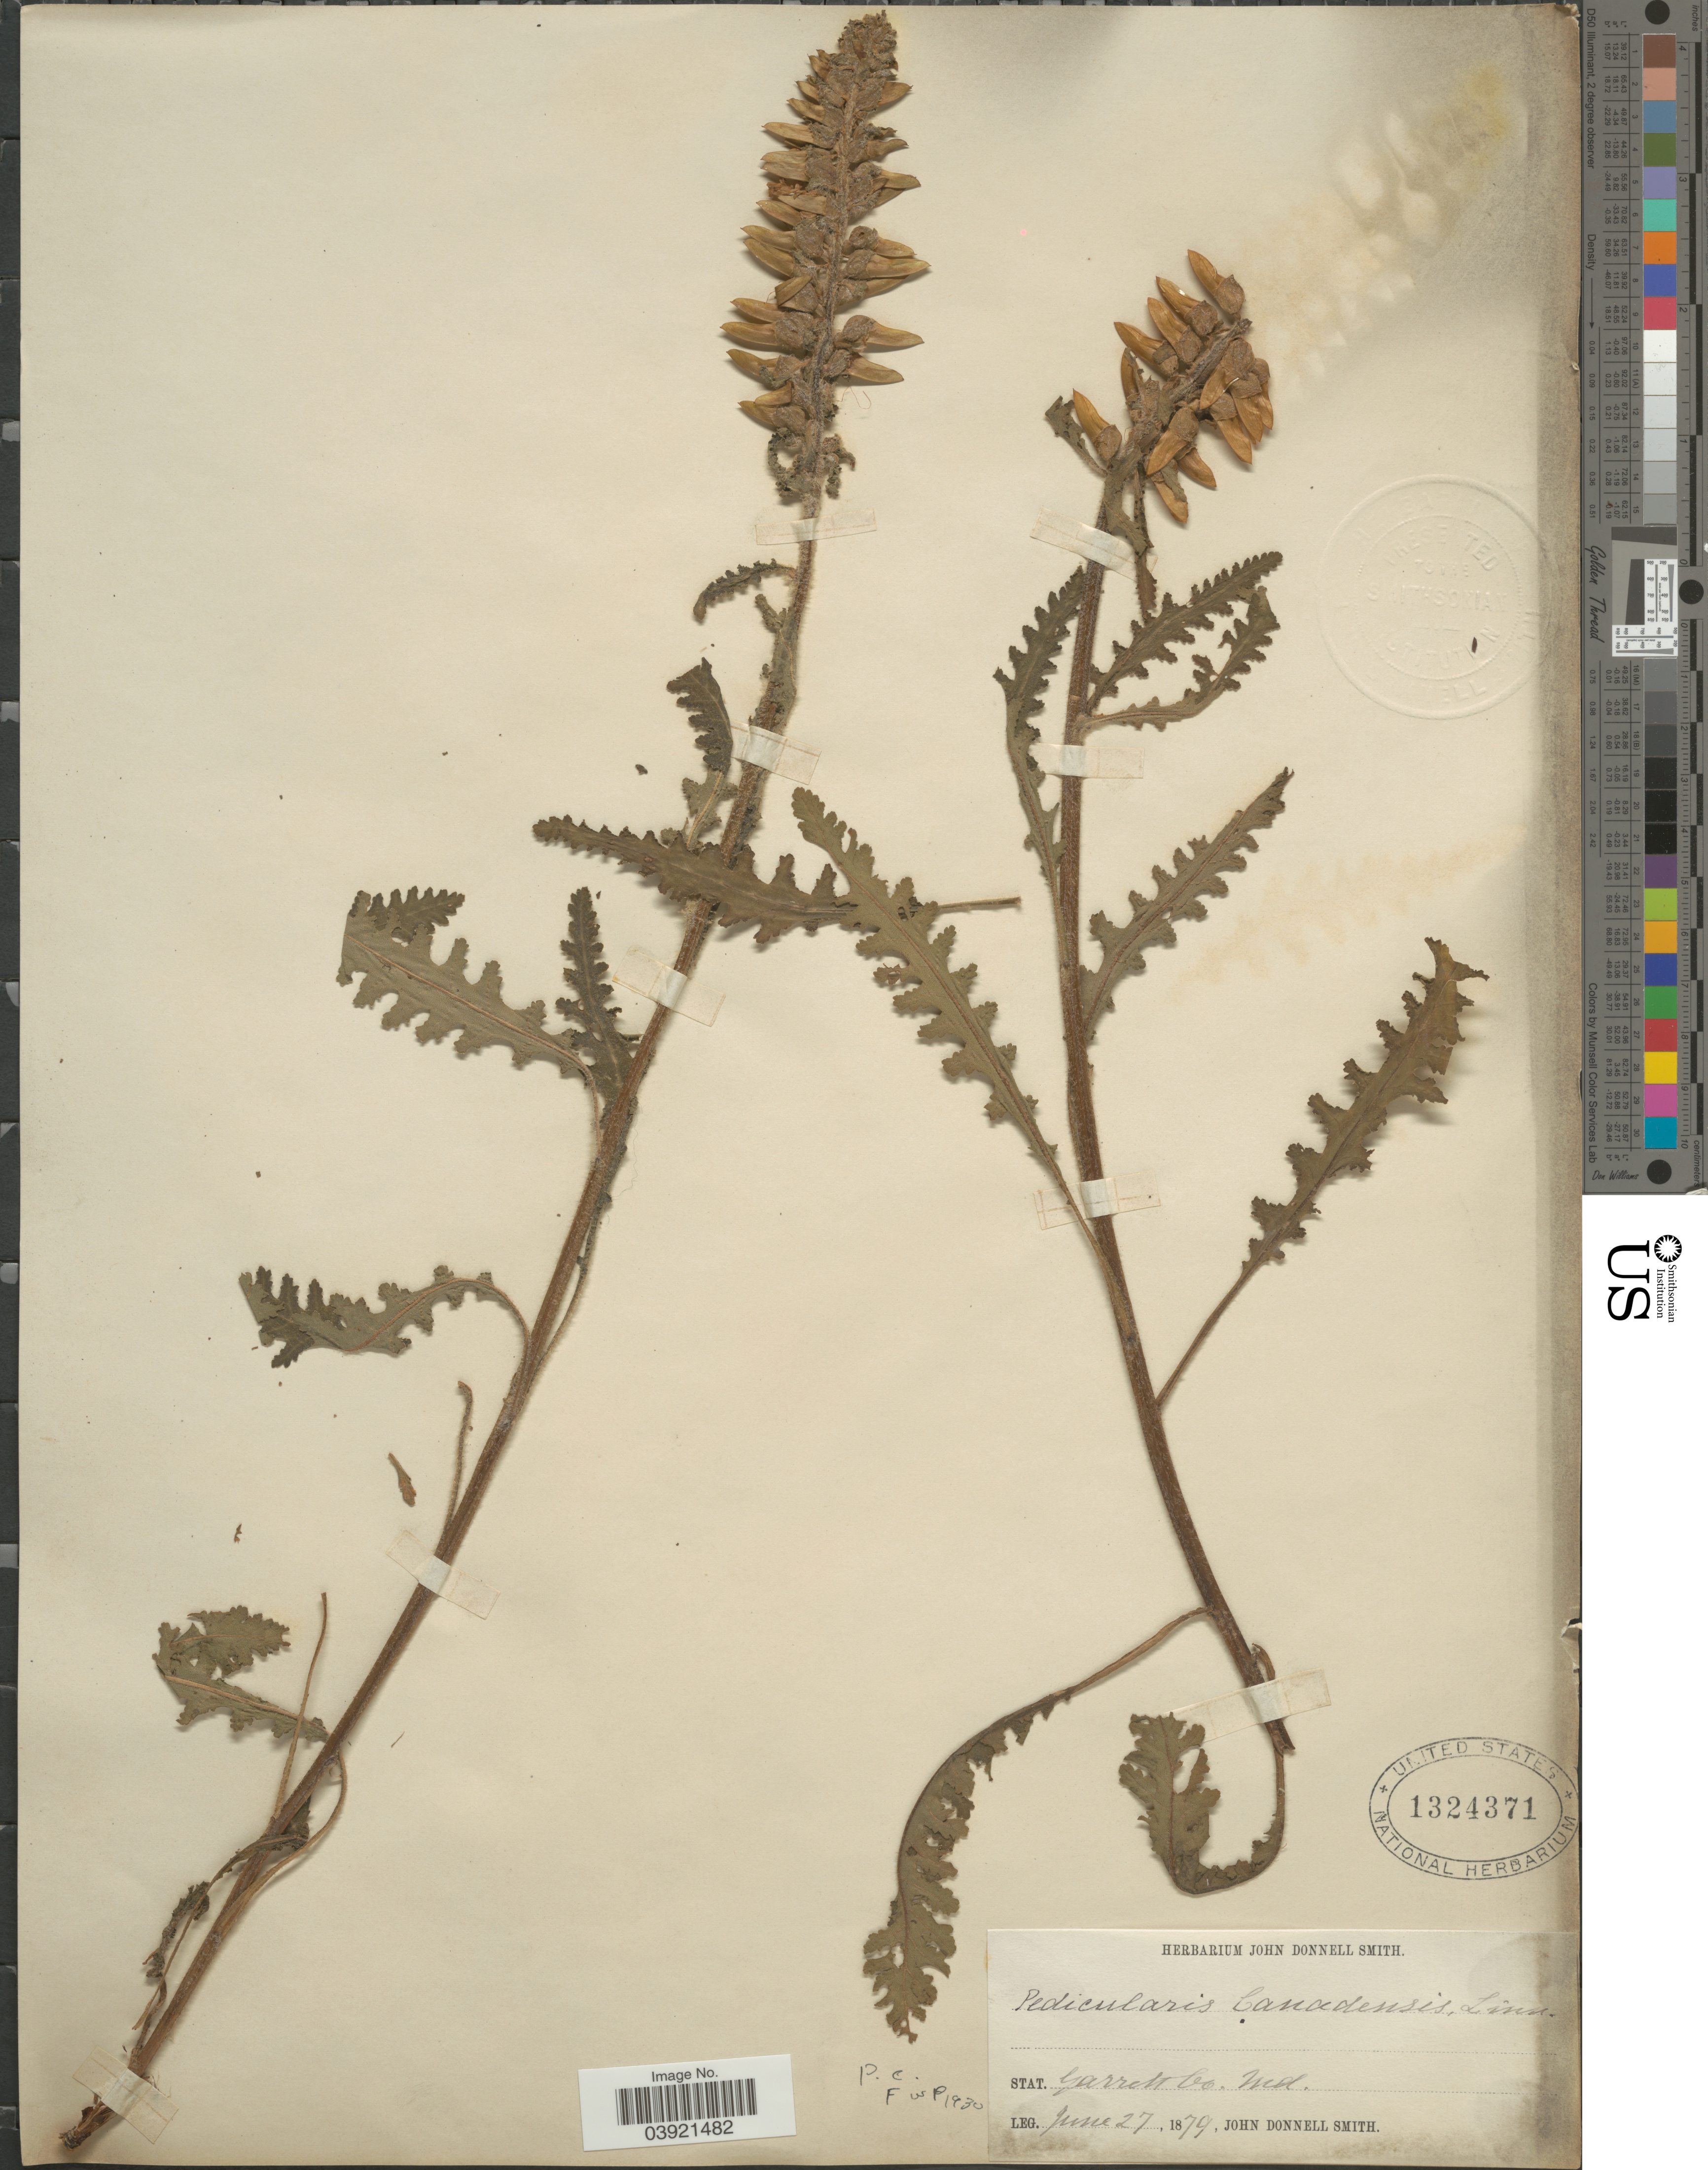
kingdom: Plantae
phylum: Tracheophyta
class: Magnoliopsida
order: Lamiales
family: Orobanchaceae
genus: Pedicularis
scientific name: Pedicularis canadensis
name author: L.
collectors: J. Donnell Smith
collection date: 1879-06-27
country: United States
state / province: Maryland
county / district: Garrett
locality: Stat. Garrett Co.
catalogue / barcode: US 1324371